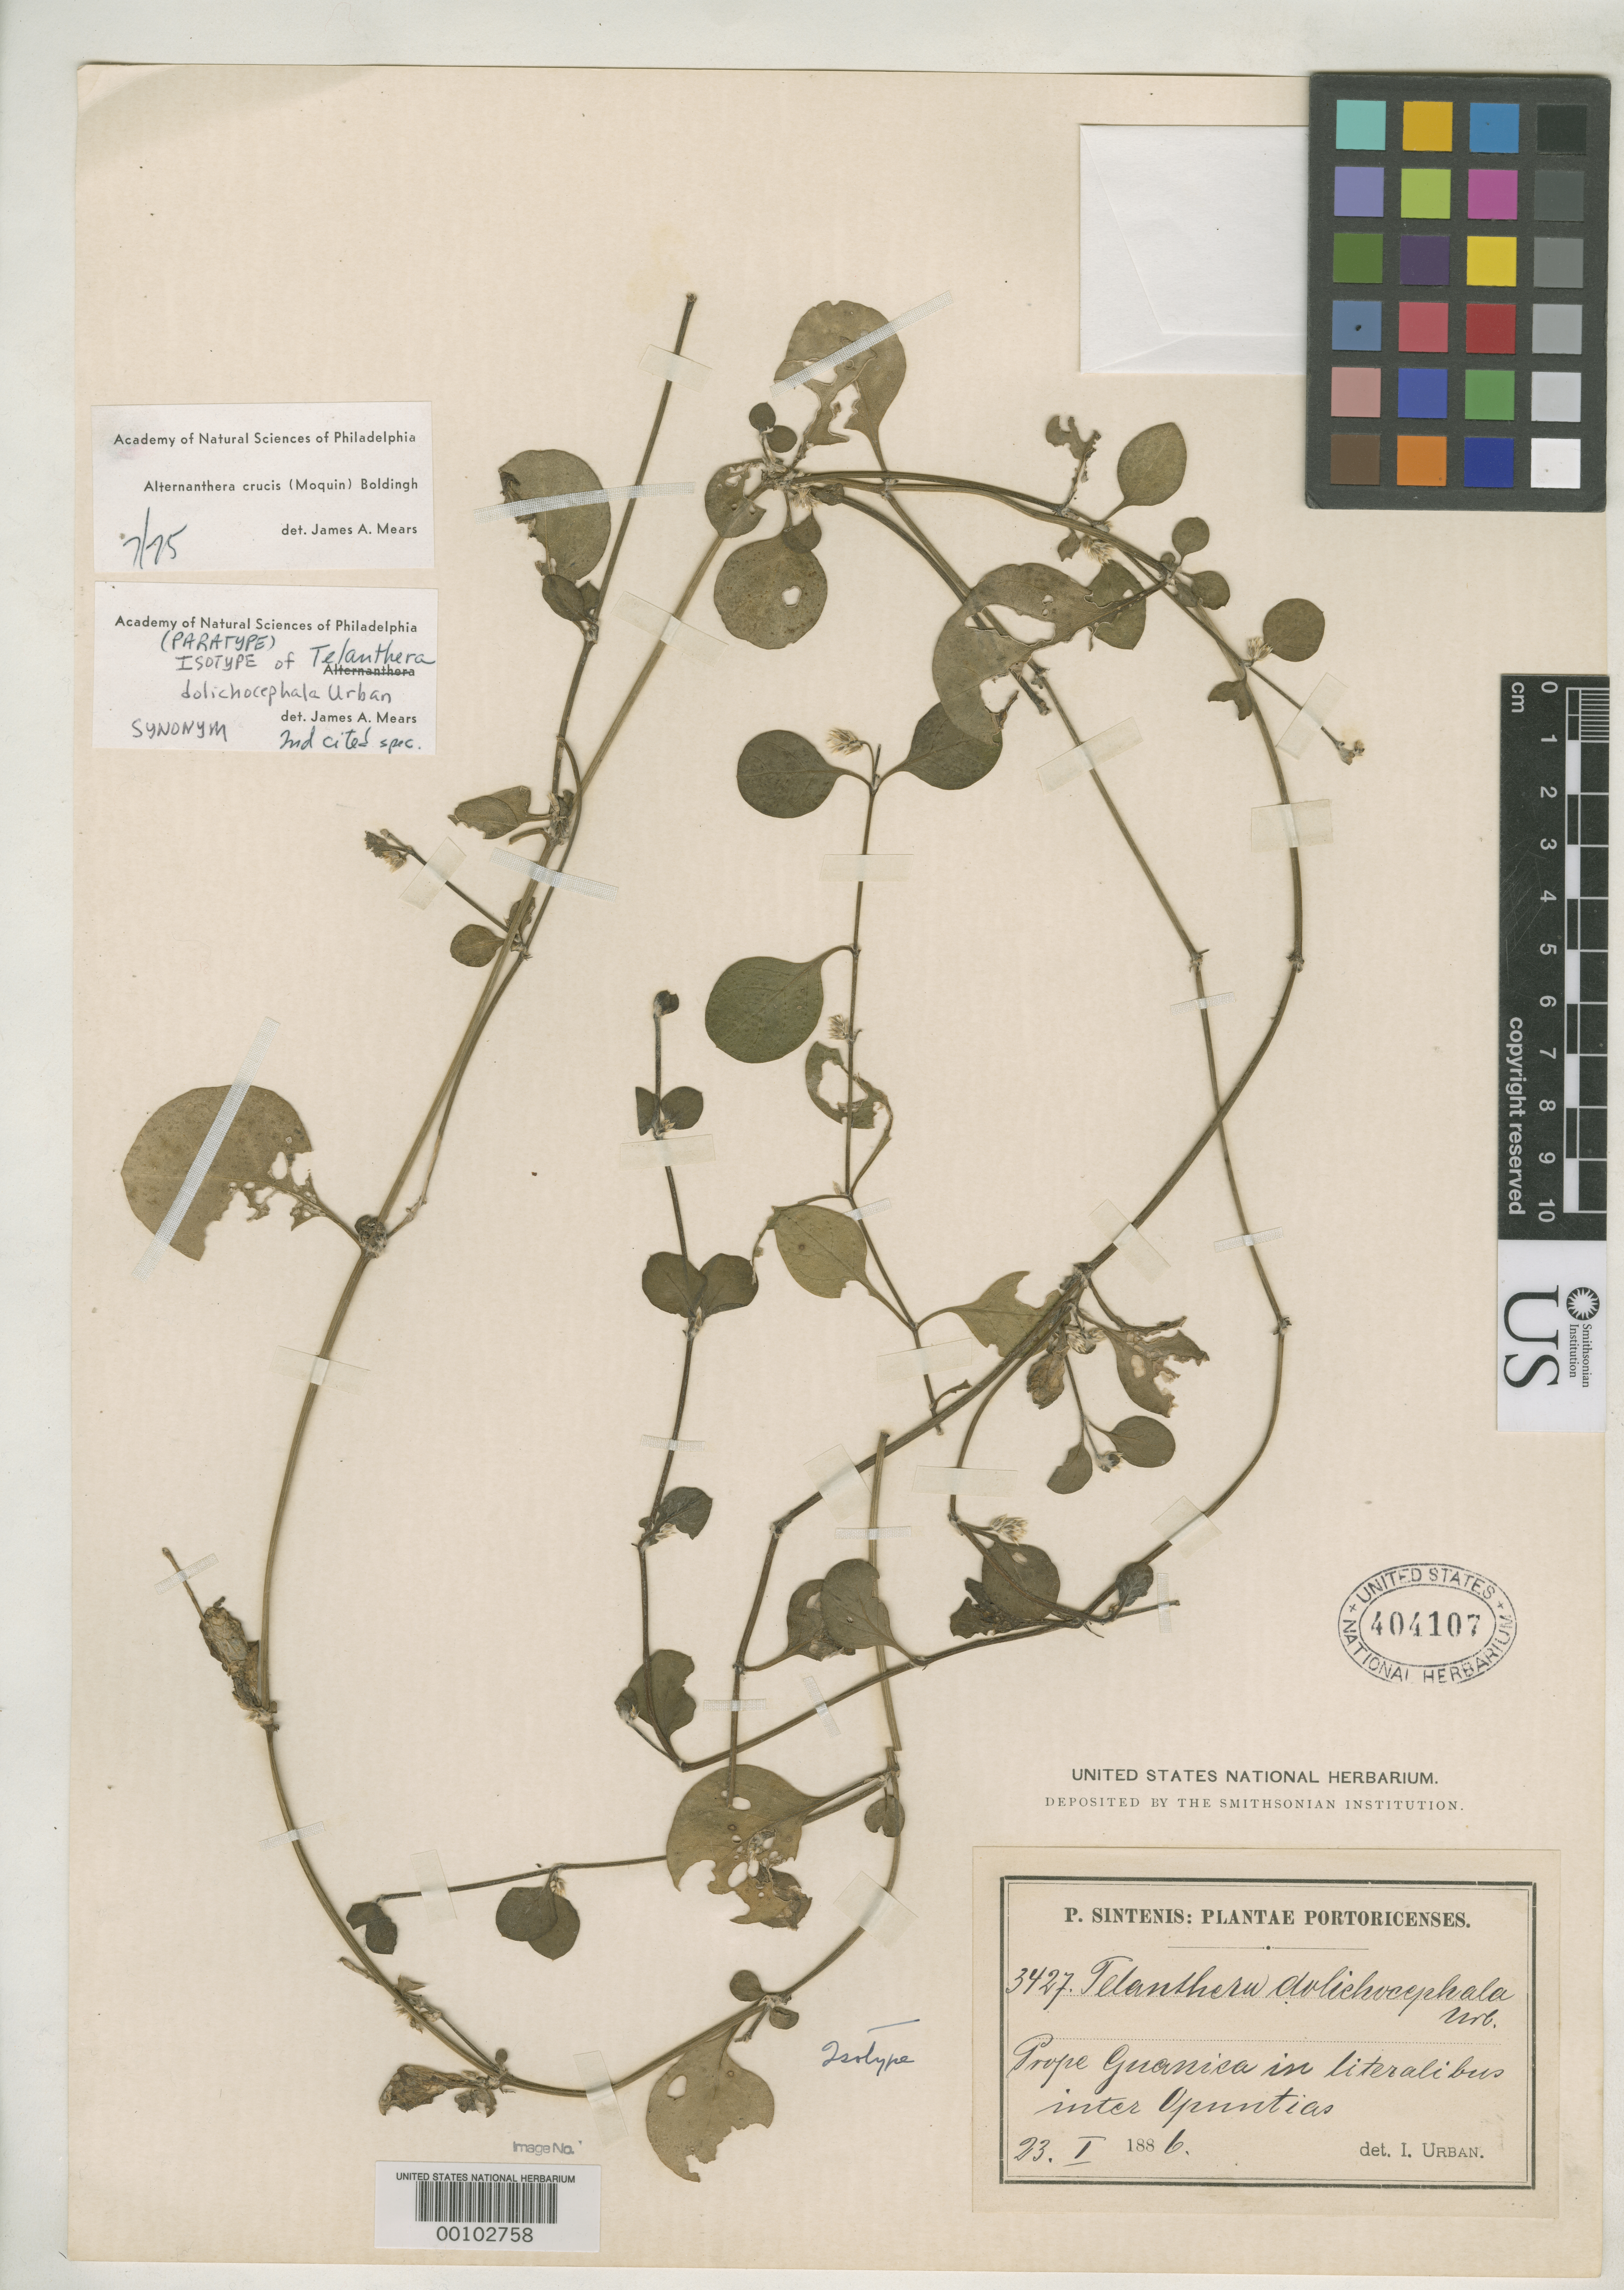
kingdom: Plantae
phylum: Tracheophyta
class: Magnoliopsida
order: Caryophyllales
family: Amaranthaceae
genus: Telanthera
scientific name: Telanthera dolichocephala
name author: Urb.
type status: Syntype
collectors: P. Sintenis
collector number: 3427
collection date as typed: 23 Jan 1886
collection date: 1886-01-23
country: Puerto Rico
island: Greater Antilles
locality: Near Guanica and Yauco.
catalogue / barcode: US 404107